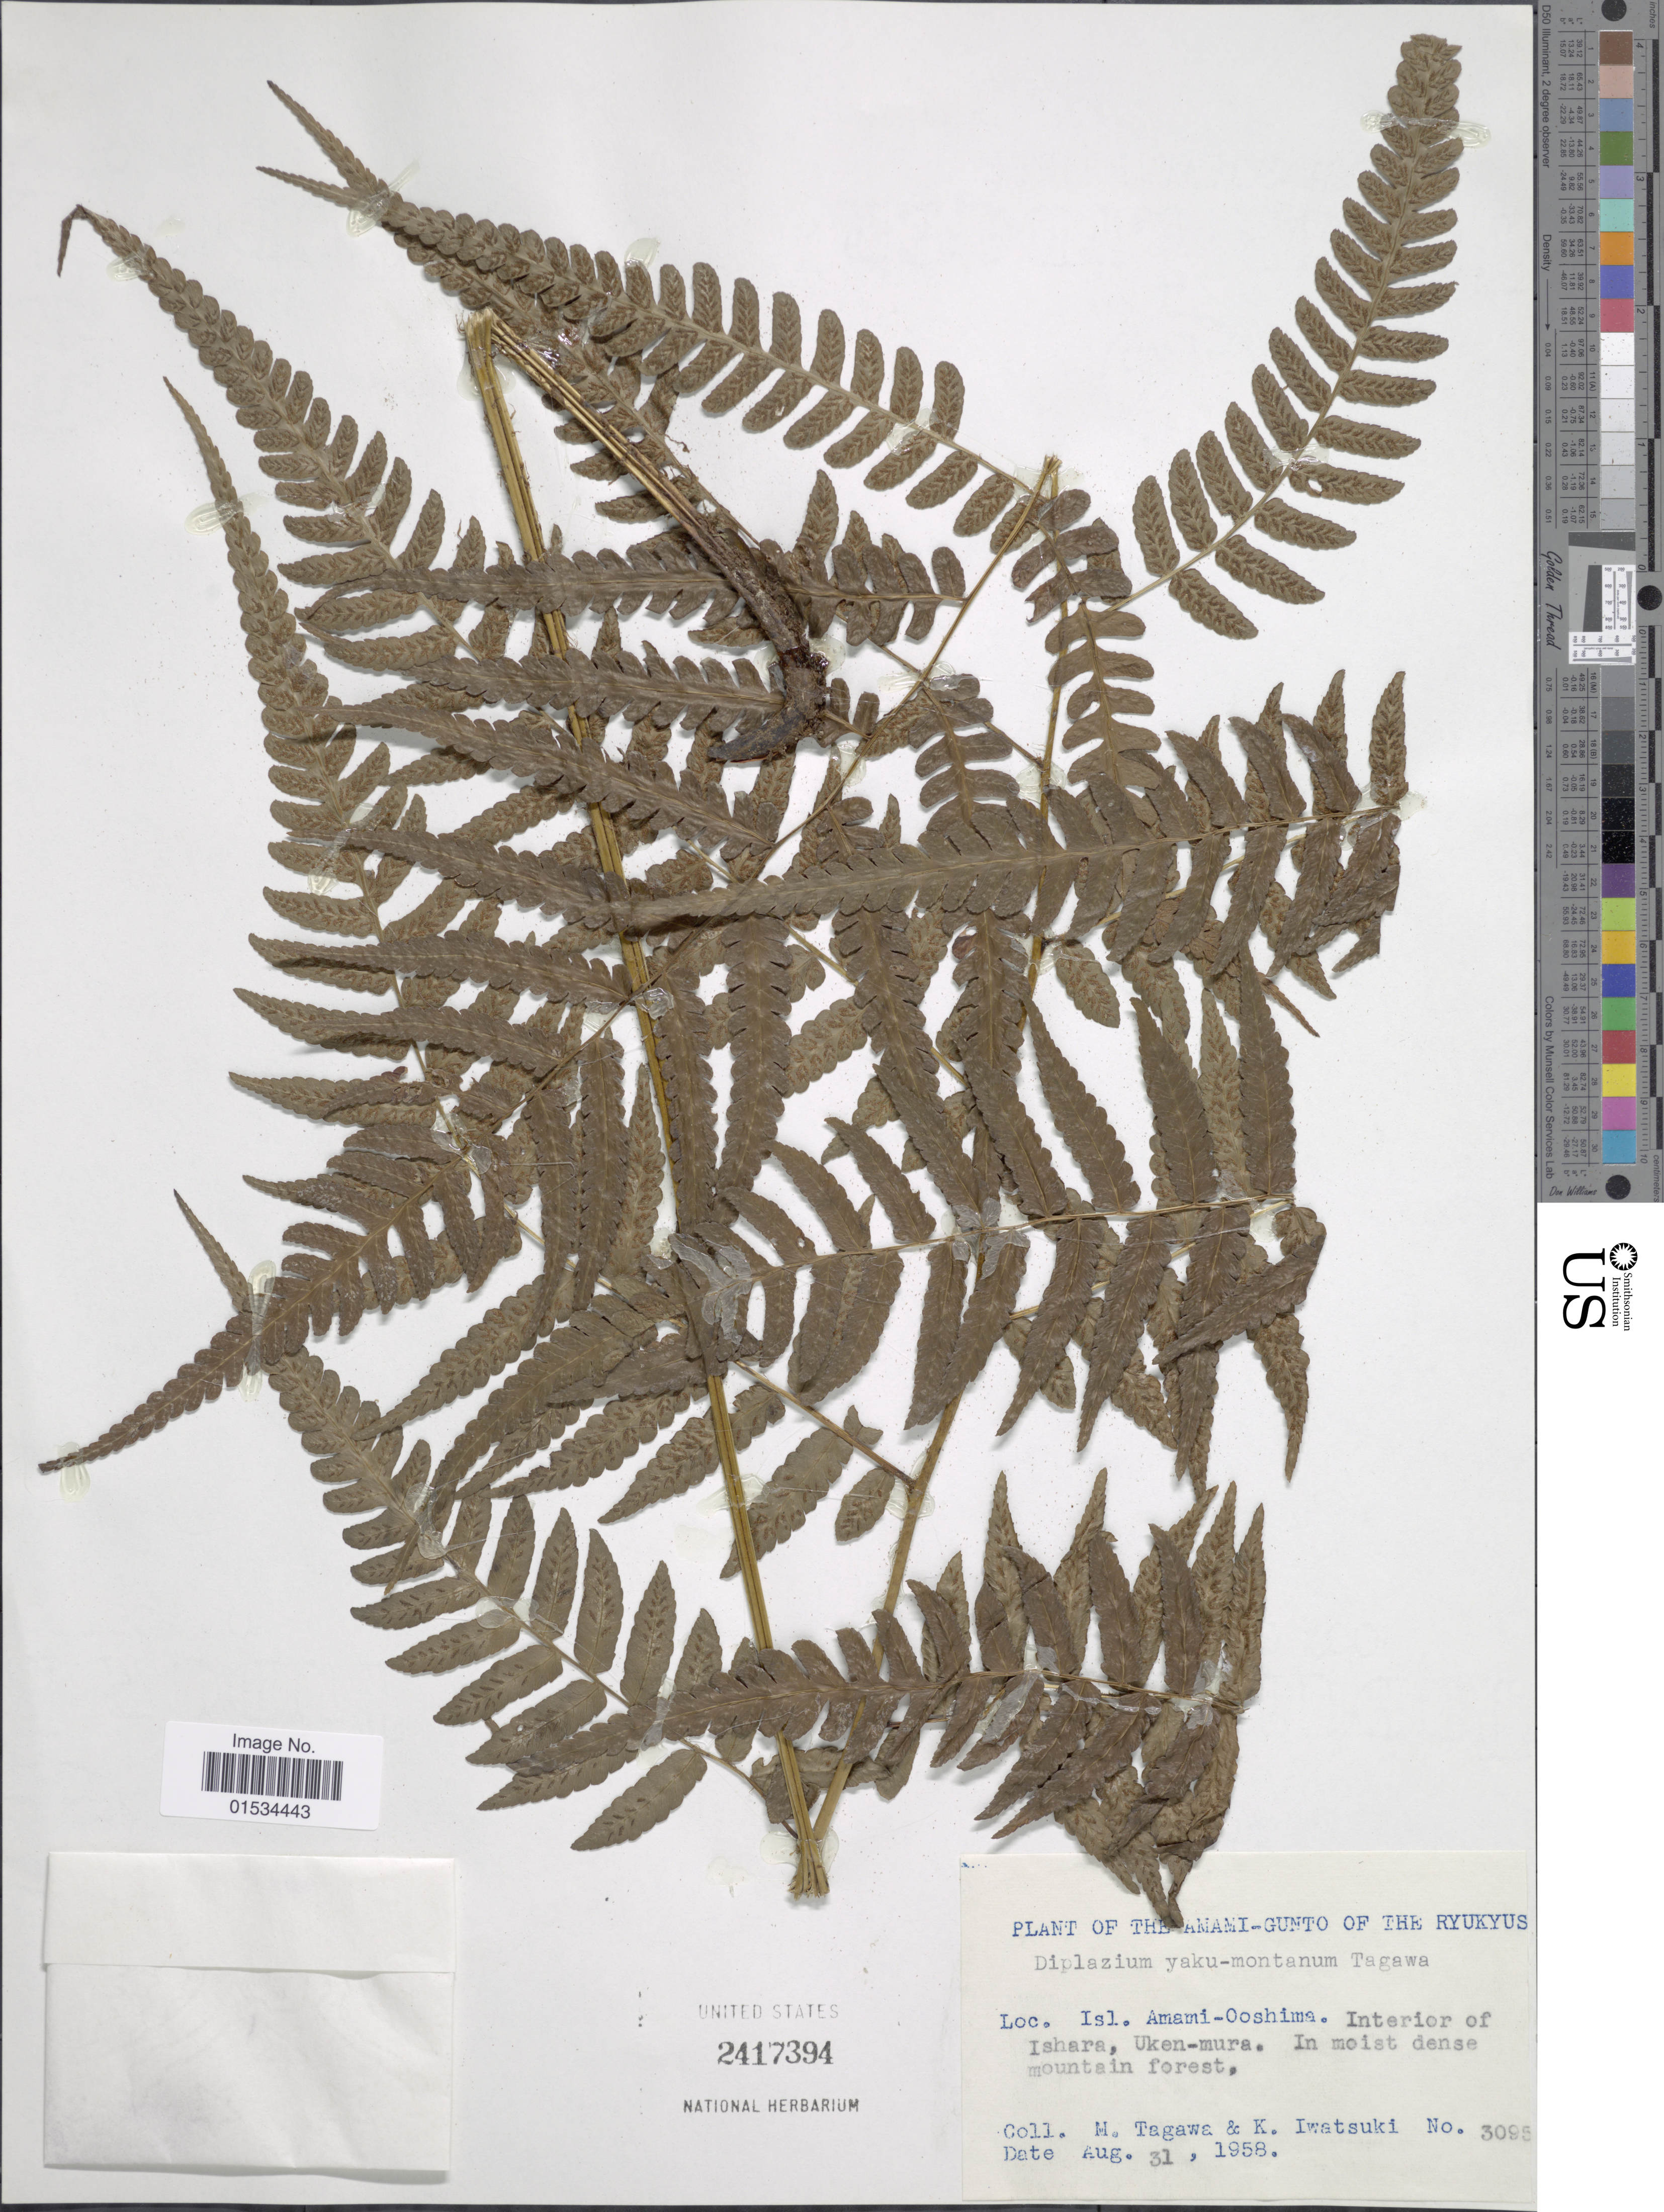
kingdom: Plantae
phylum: Tracheophyta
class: Polypodiopsida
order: Polypodiales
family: Athyriaceae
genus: Diplazium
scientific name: Diplazium yakumontanum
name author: Tagawa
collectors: M. Tagawa & K. Iwatsuki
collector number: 3095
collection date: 1958-08-31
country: Japan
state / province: Okinawa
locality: Isl. Amami-Ooshima, Interior of Ishara, Uken-mura, The Amami-Gunto of the Ryukyus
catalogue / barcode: US 2417394